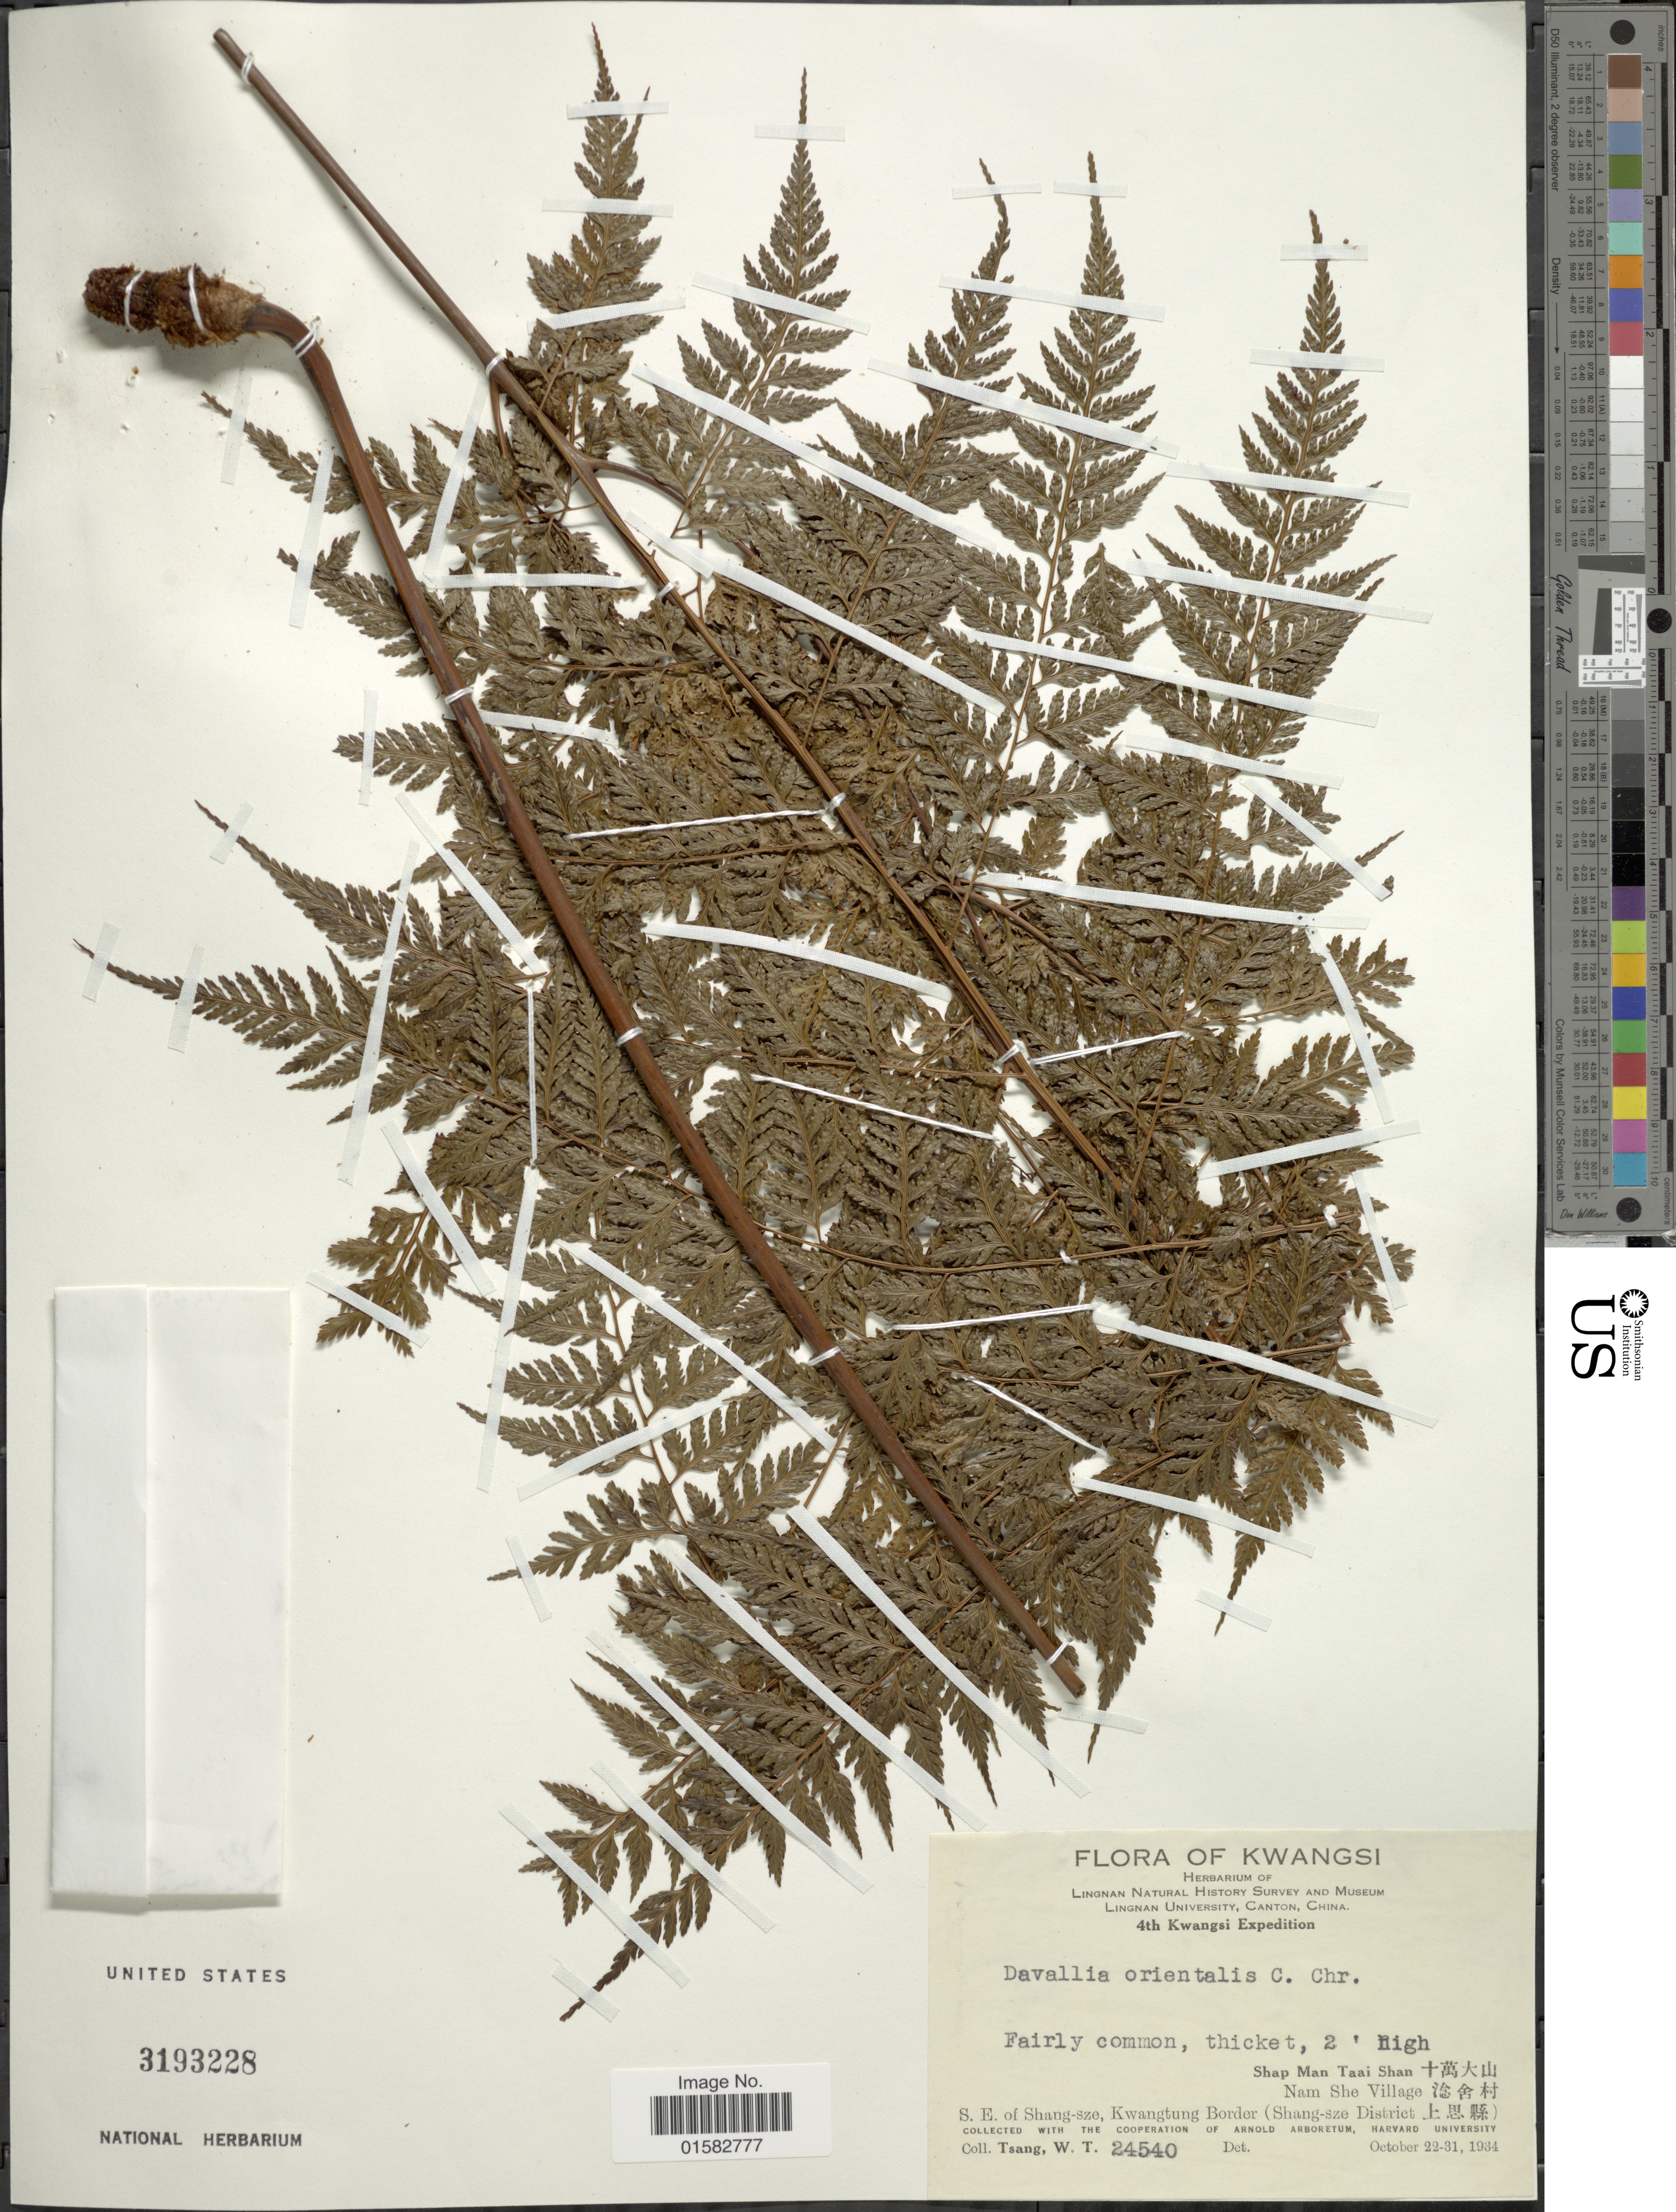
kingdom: Plantae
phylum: Tracheophyta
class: Polypodiopsida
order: Polypodiales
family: Davalliaceae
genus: Davallia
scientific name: Davallia divaricata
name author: Blume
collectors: W. T. Tsang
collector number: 24540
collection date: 1934-10-22/1934-10-31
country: China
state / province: Guangdong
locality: Kwangsi, Shap Man Taai Shan X, Nam She Village X, S.E. of Shang-sze, Kwangtung Border (Shang-sze DistrictX)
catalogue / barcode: US 3193228